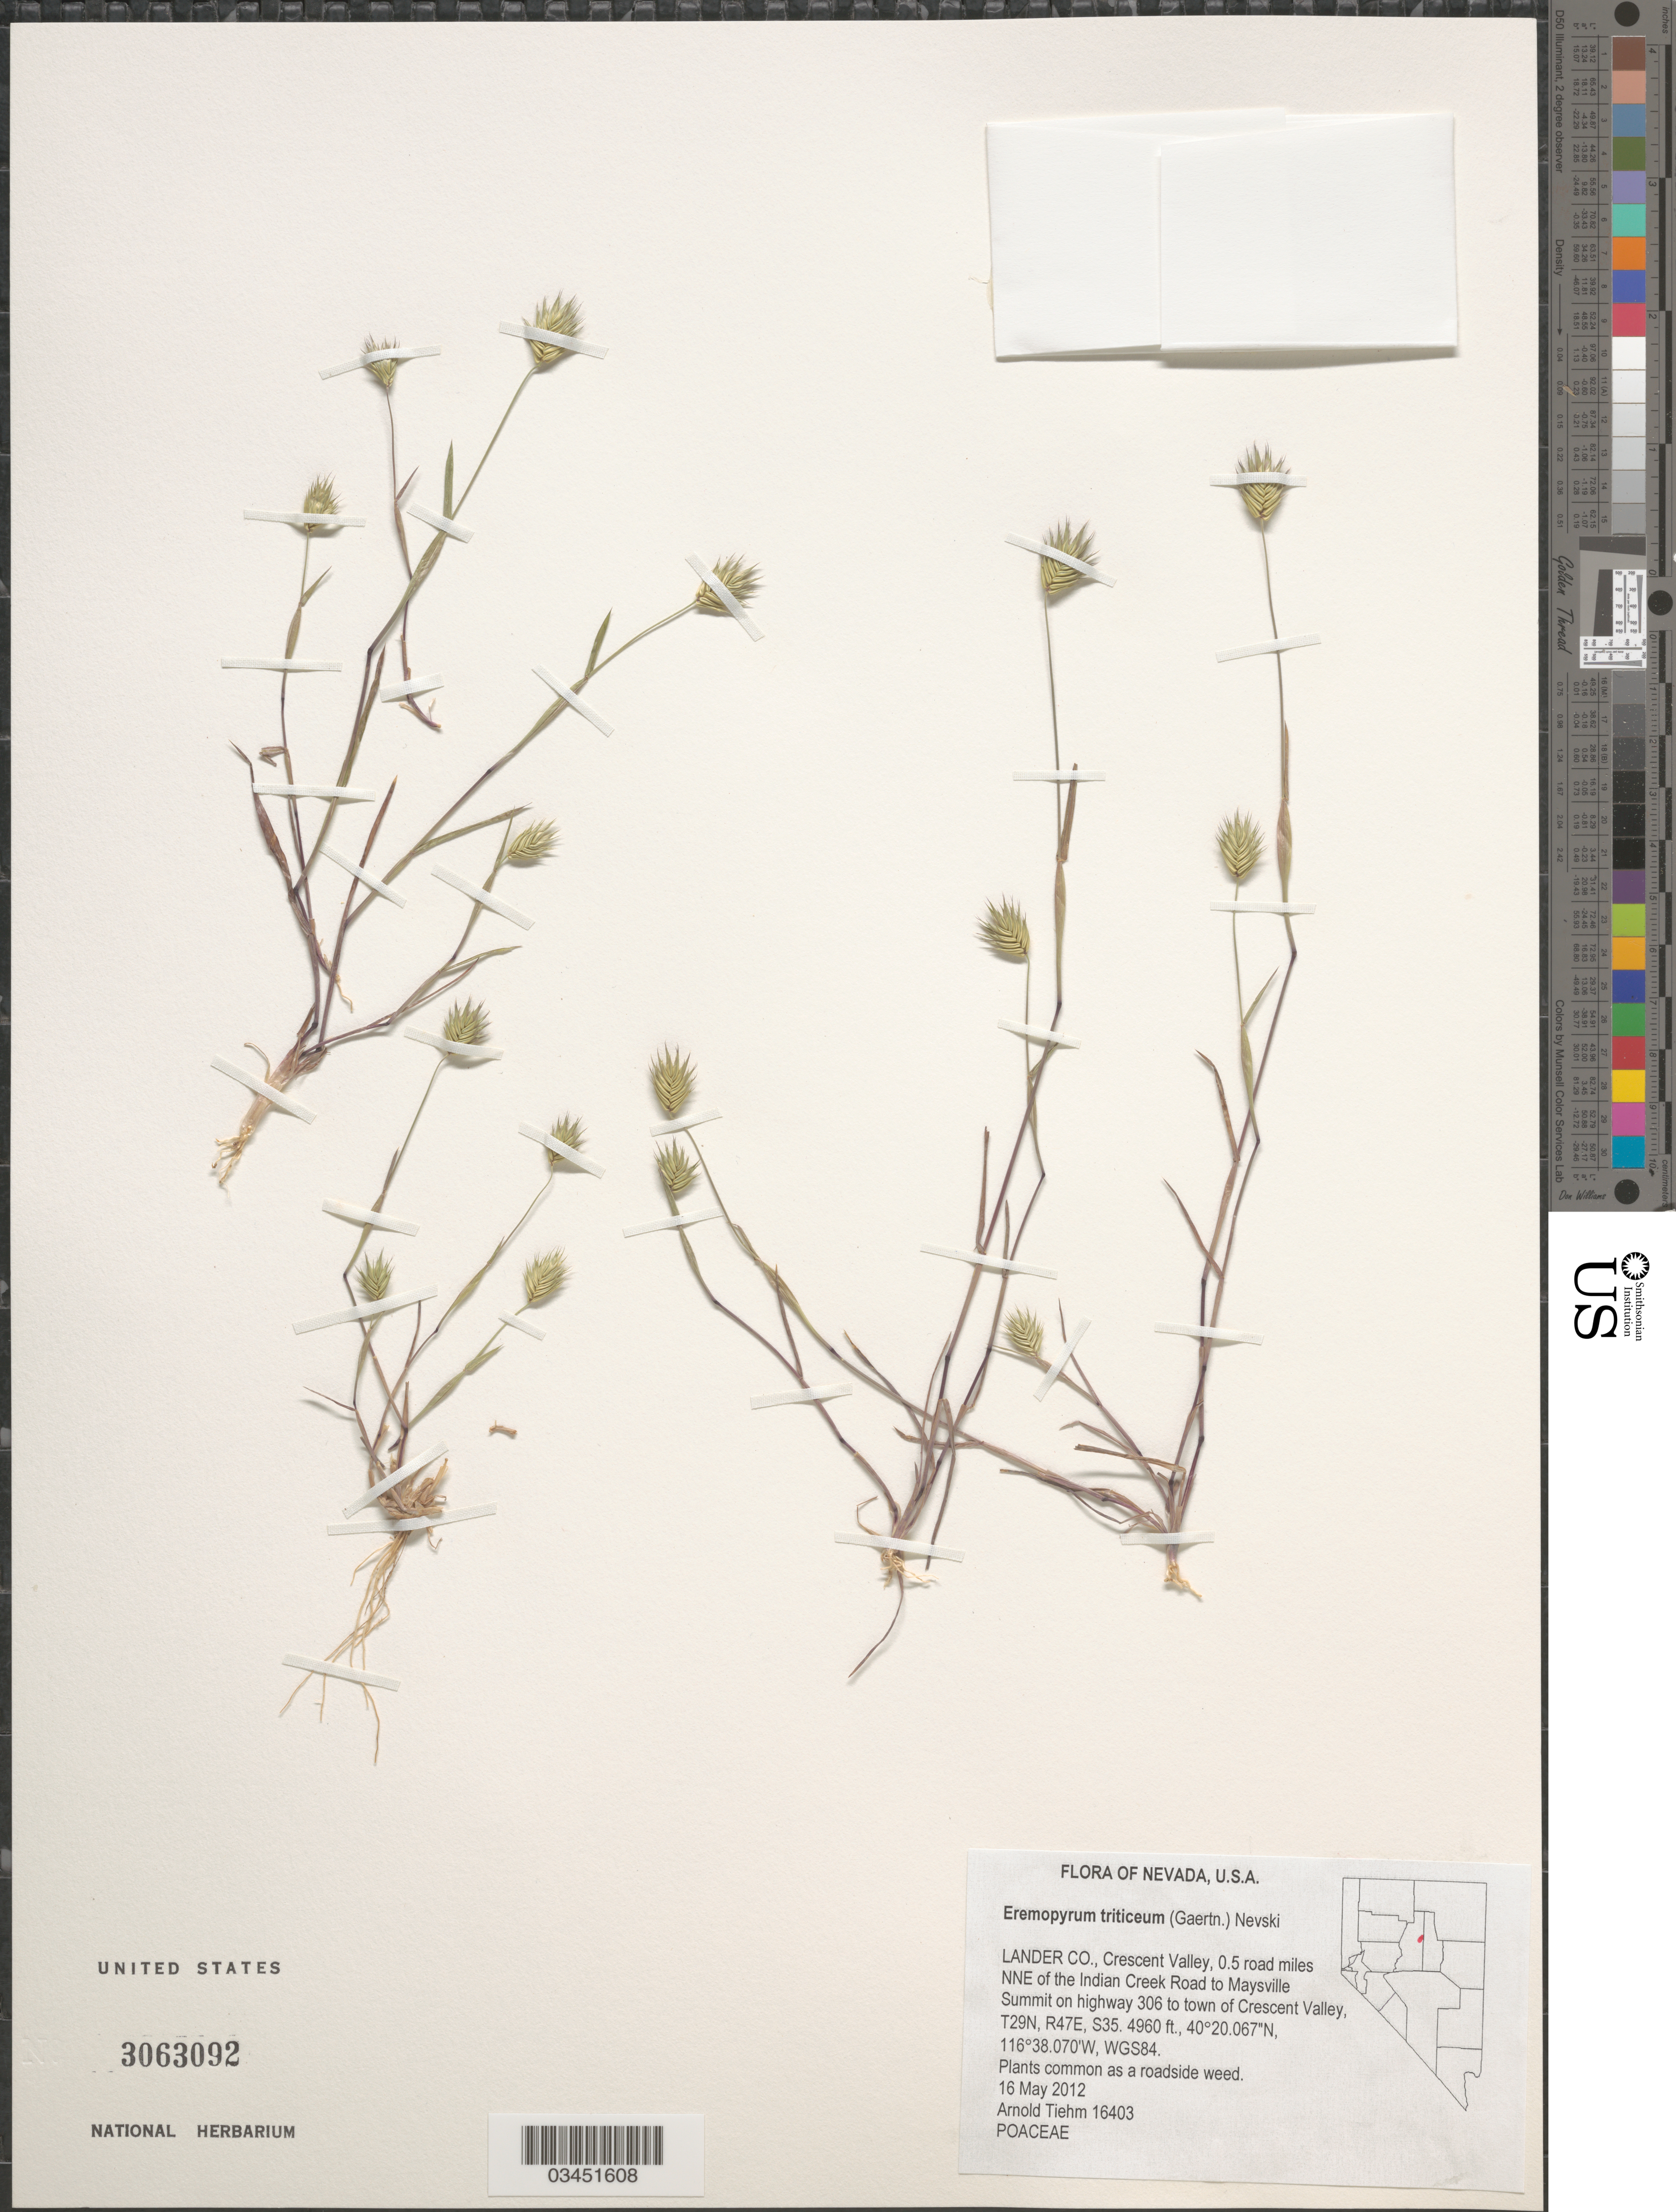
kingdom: Plantae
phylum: Tracheophyta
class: Liliopsida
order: Poales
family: Poaceae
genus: Eremopyrum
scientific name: Eremopyrum triticeum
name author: (Gaertn.) Nevski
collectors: A. Tiehm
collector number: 16403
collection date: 2012-05-16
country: United States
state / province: Nevada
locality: Lander Co., Crescent Valley, 0.5 road miles NNE of the Indian Creek Road to Maysville Summit on highway 306 to town of Crescent Valley, T29N, R47E, S35. WGS84.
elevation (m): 1512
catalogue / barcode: US 3063092